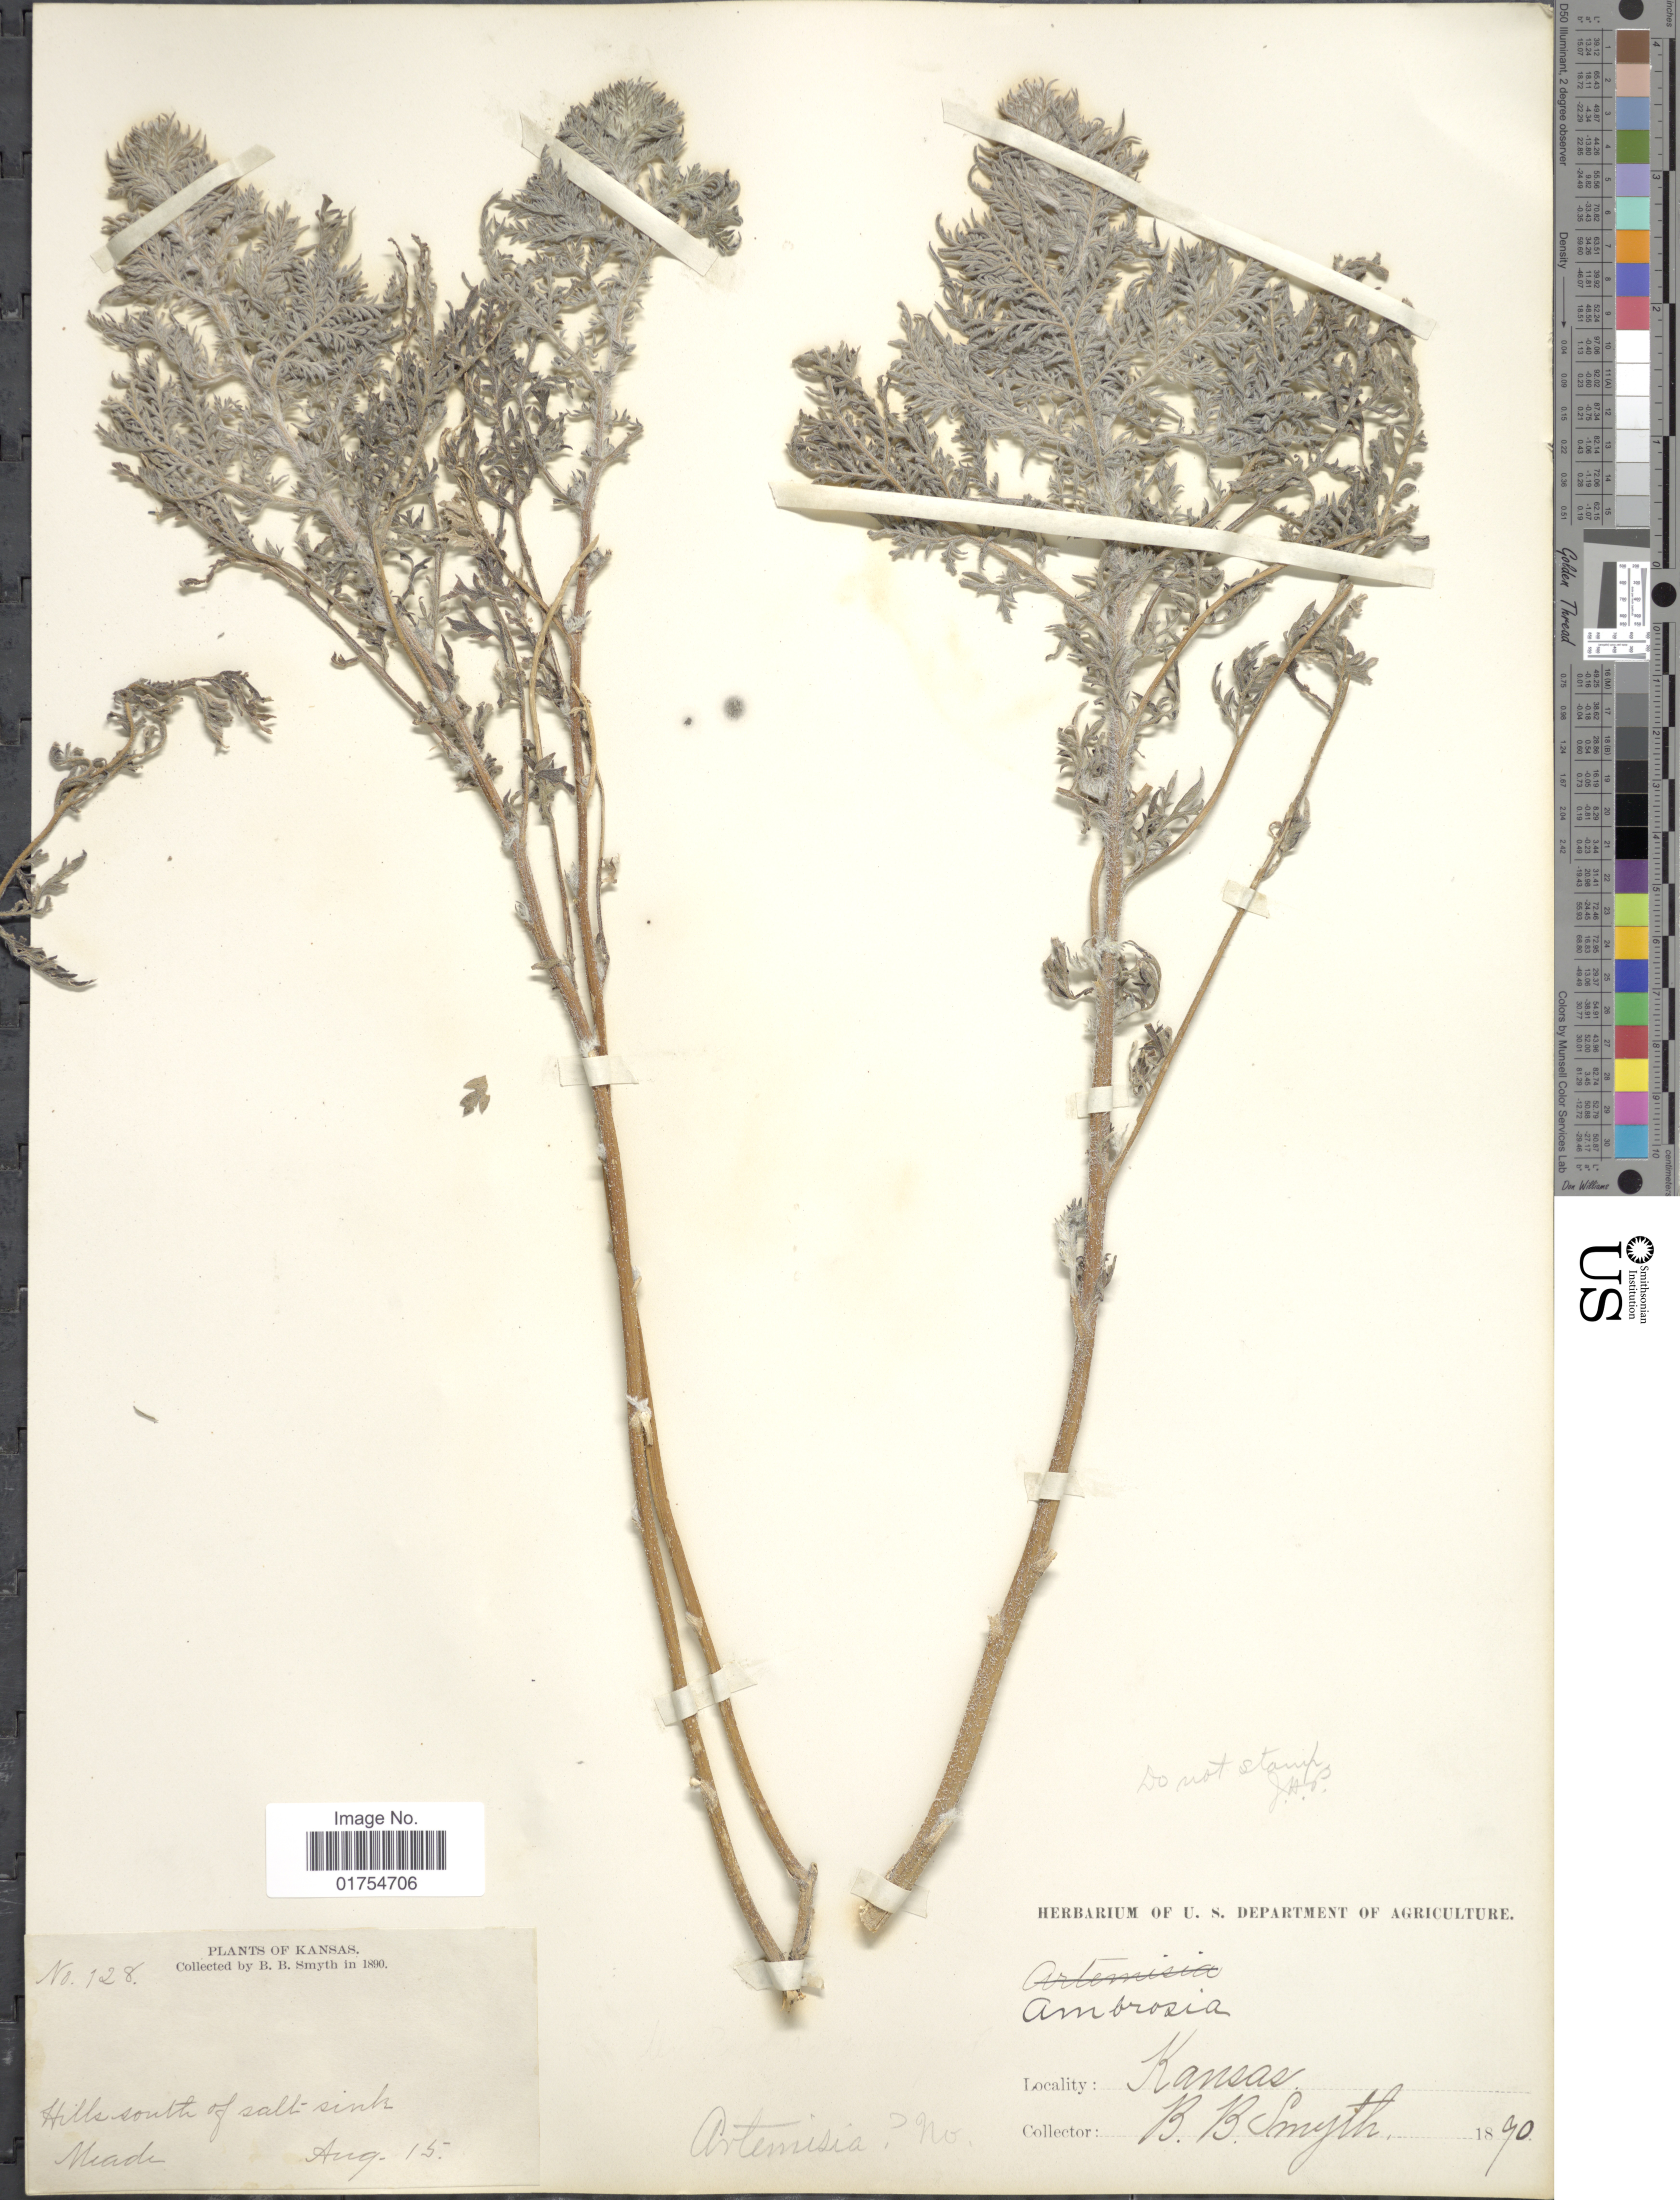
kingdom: Plantae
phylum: Tracheophyta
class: Magnoliopsida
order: Asterales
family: Asteraceae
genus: Franseria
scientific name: Franseria tenuifolia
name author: Harv. & A. Gray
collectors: B. Smyth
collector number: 128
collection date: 1890-08-15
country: United States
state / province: Kansas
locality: Hills south of salt-sink. Meade